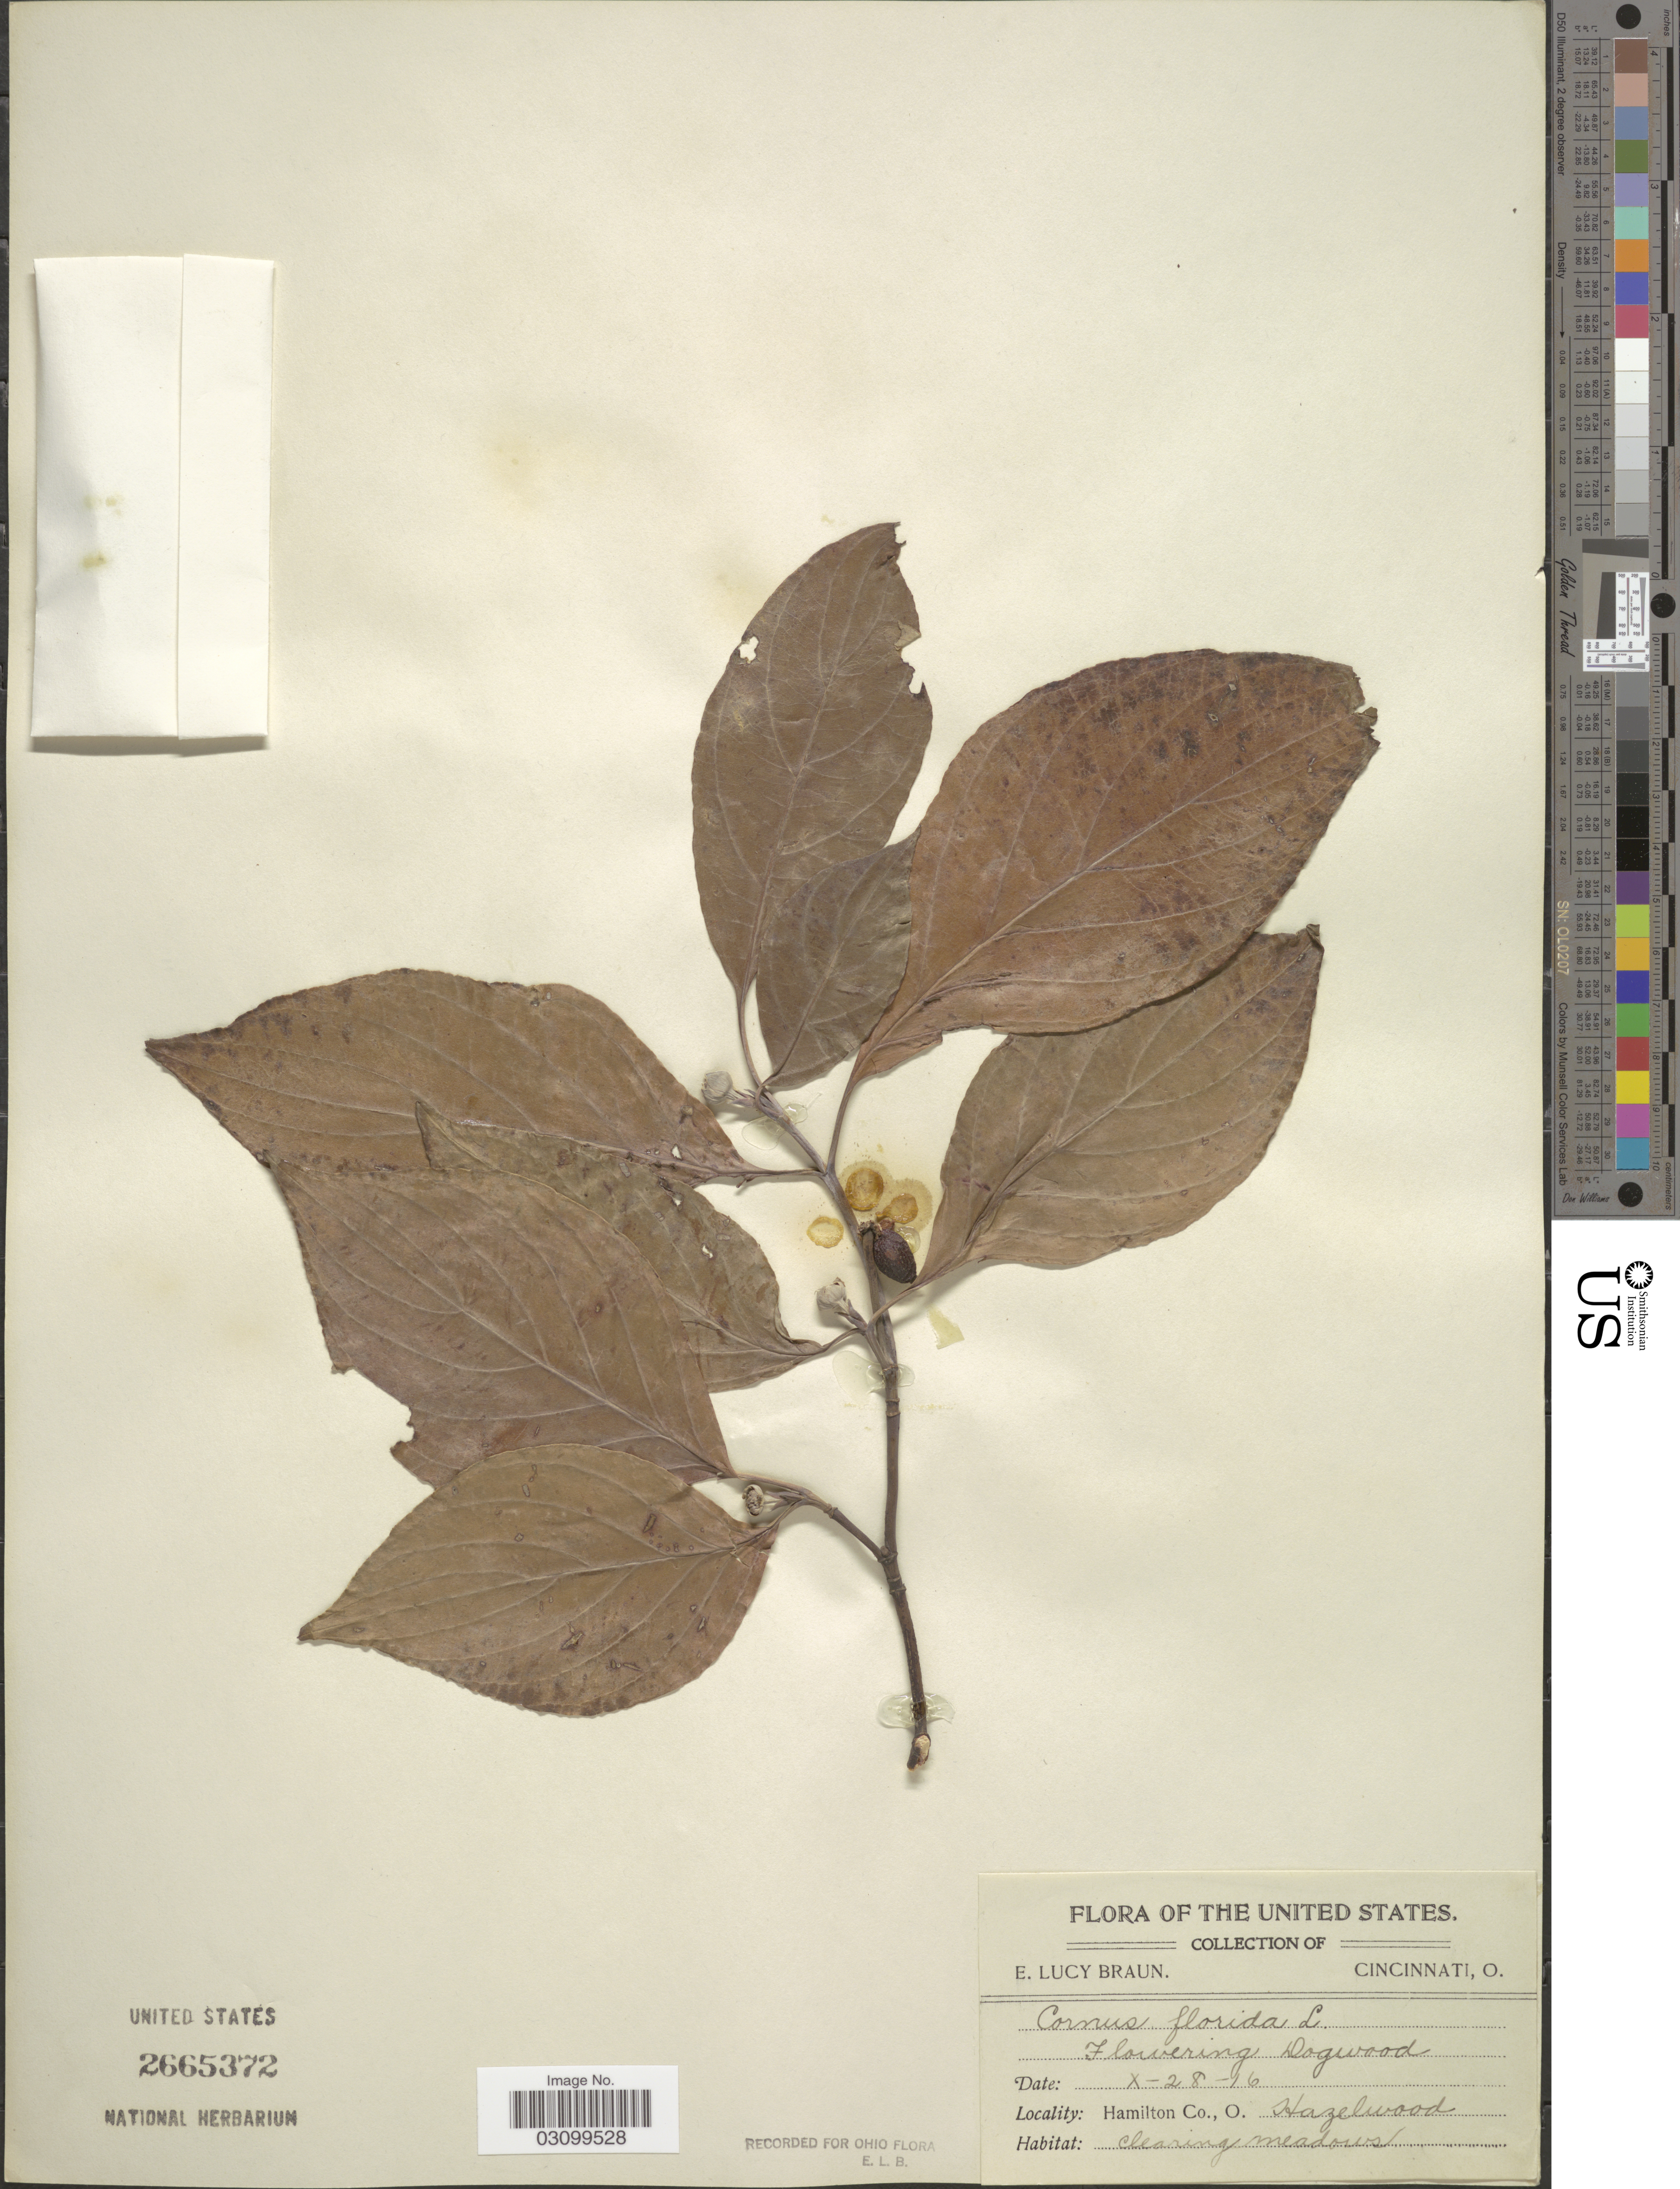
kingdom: Plantae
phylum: Tracheophyta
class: Magnoliopsida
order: Cornales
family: Cornaceae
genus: Cornus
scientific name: Cornus florida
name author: L.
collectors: E. L. Braun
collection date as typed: Transcribed d/m/y: 28/10/16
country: United States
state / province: Ohio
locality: Hamilton Co. Hazelwood, clearing meadows.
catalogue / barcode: US 2665372